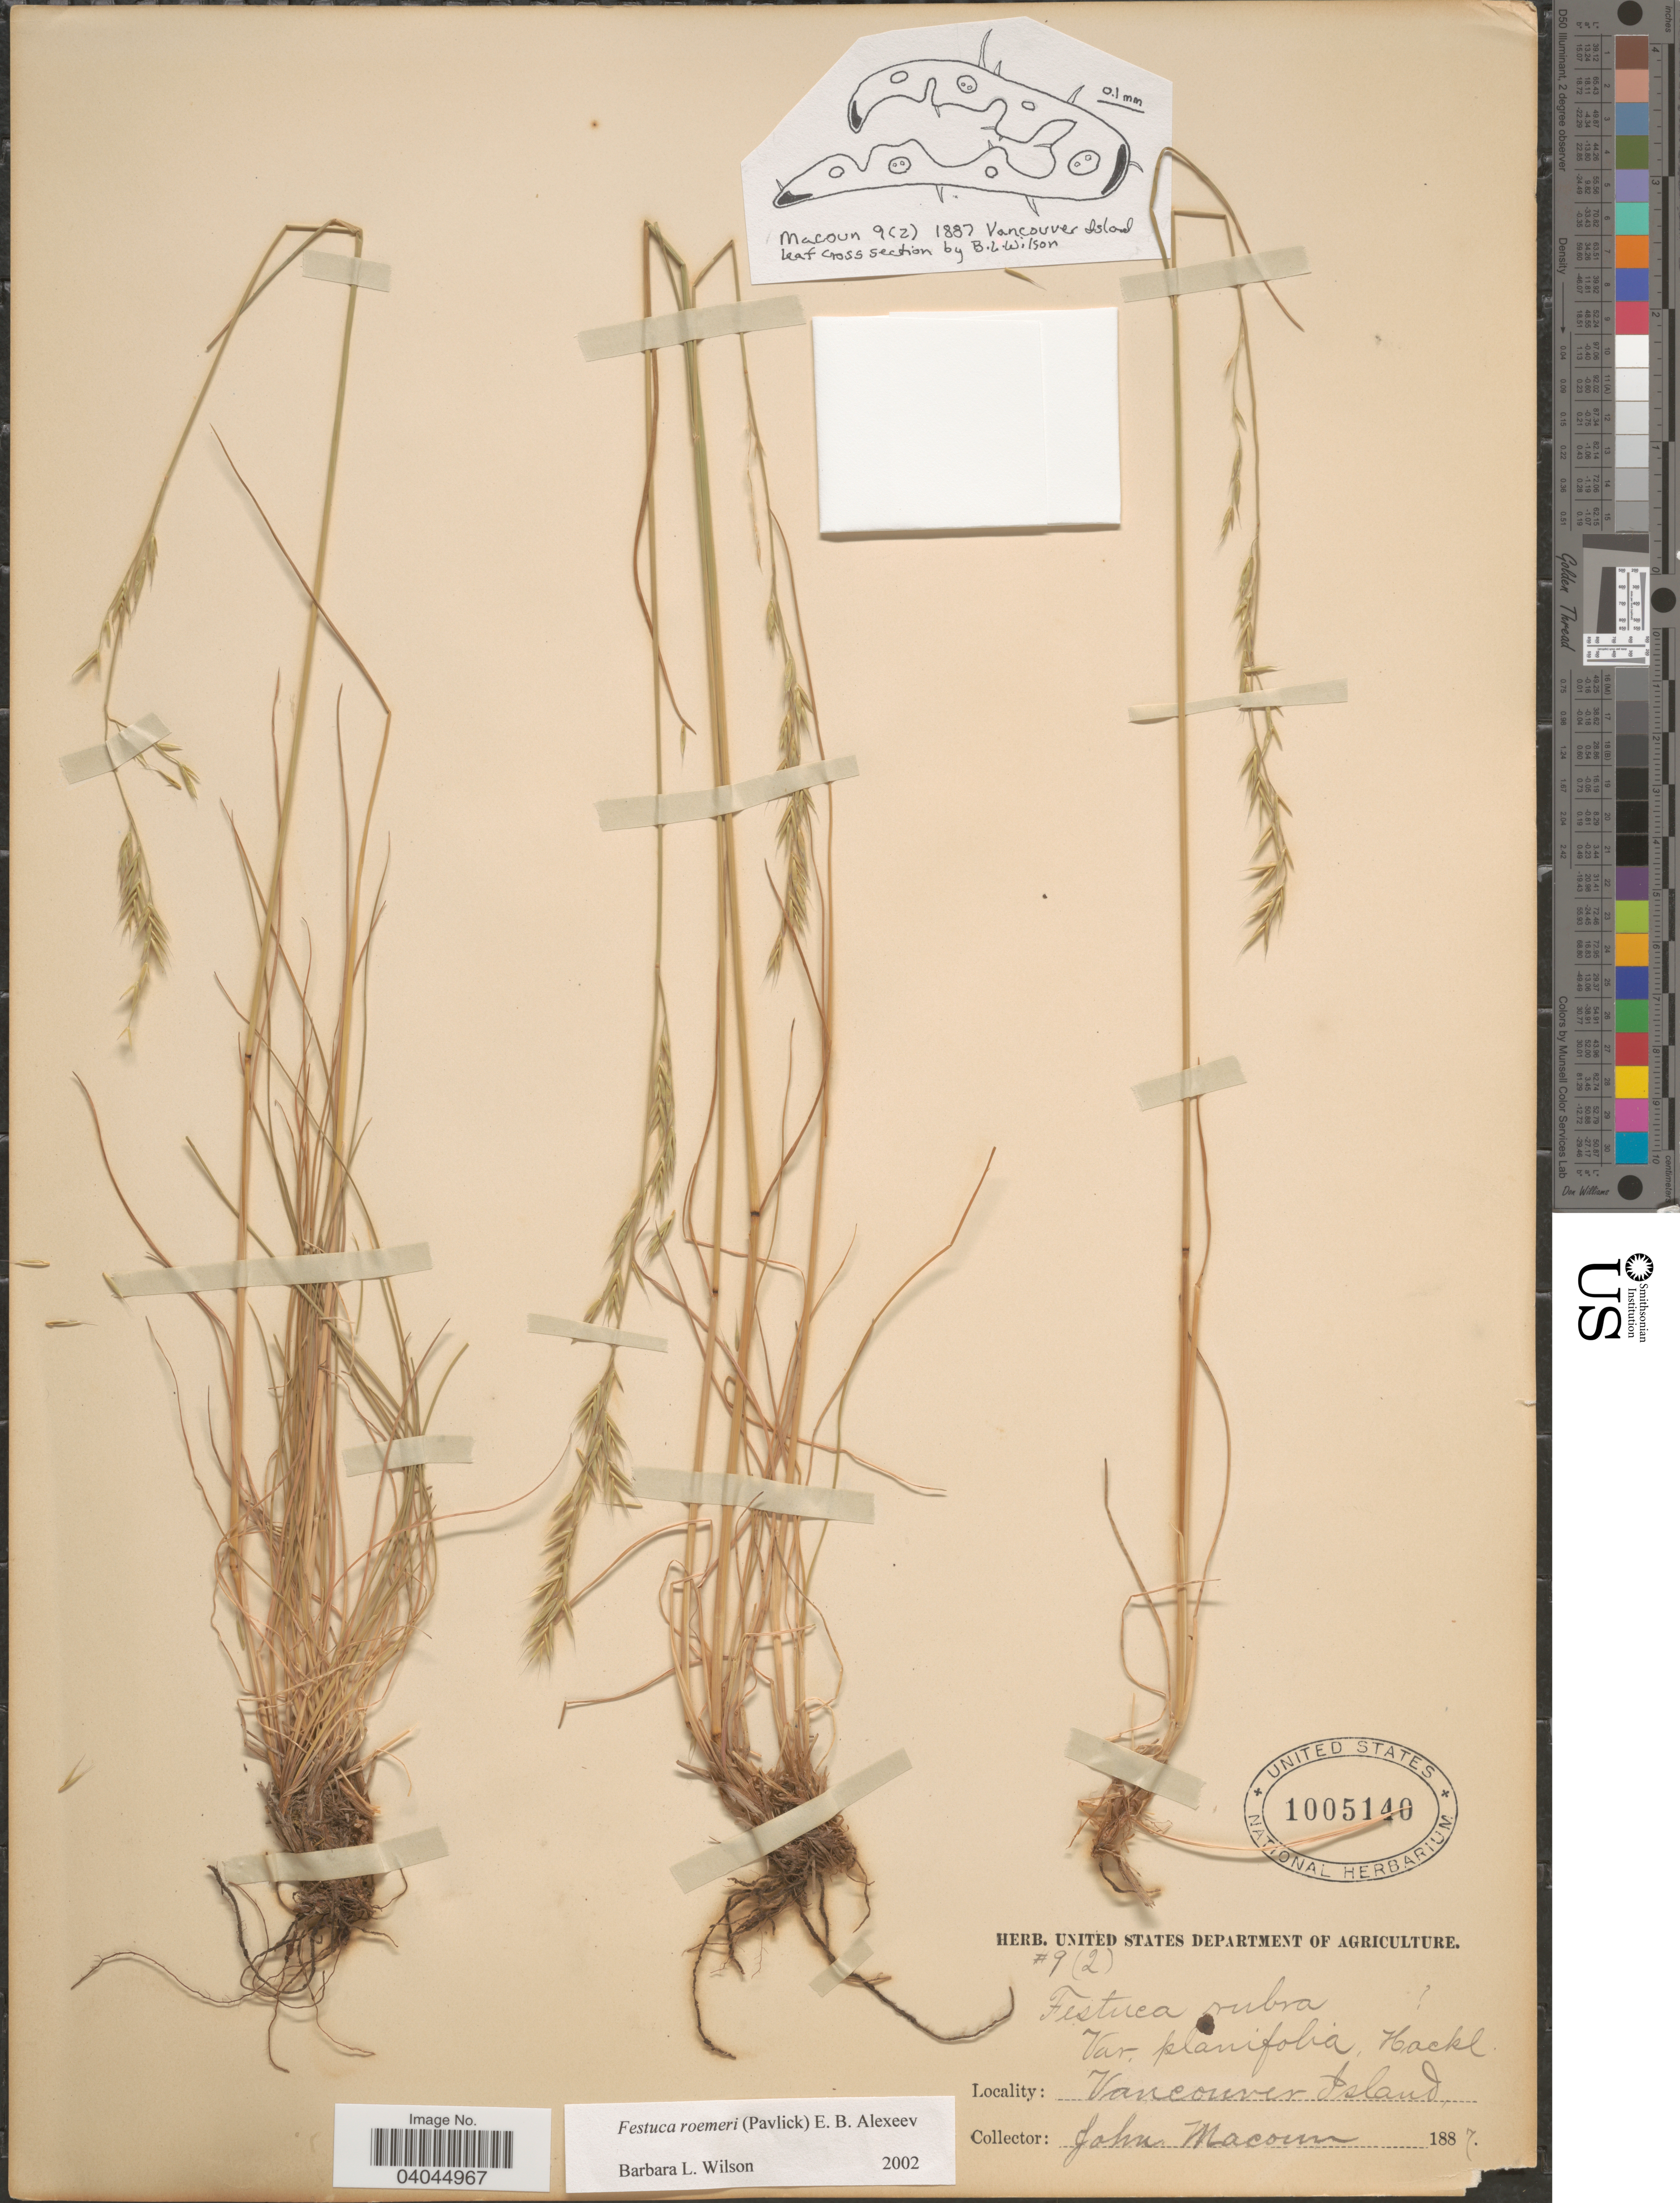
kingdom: Plantae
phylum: Tracheophyta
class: Liliopsida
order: Poales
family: Poaceae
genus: Festuca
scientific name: Festuca roemeri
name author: (Pavlick) E.B. Alexeev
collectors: J. Macoun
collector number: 9(2)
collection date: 1887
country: Canada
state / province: British Columbia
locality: Vancouver Island.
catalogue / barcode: US 1005140